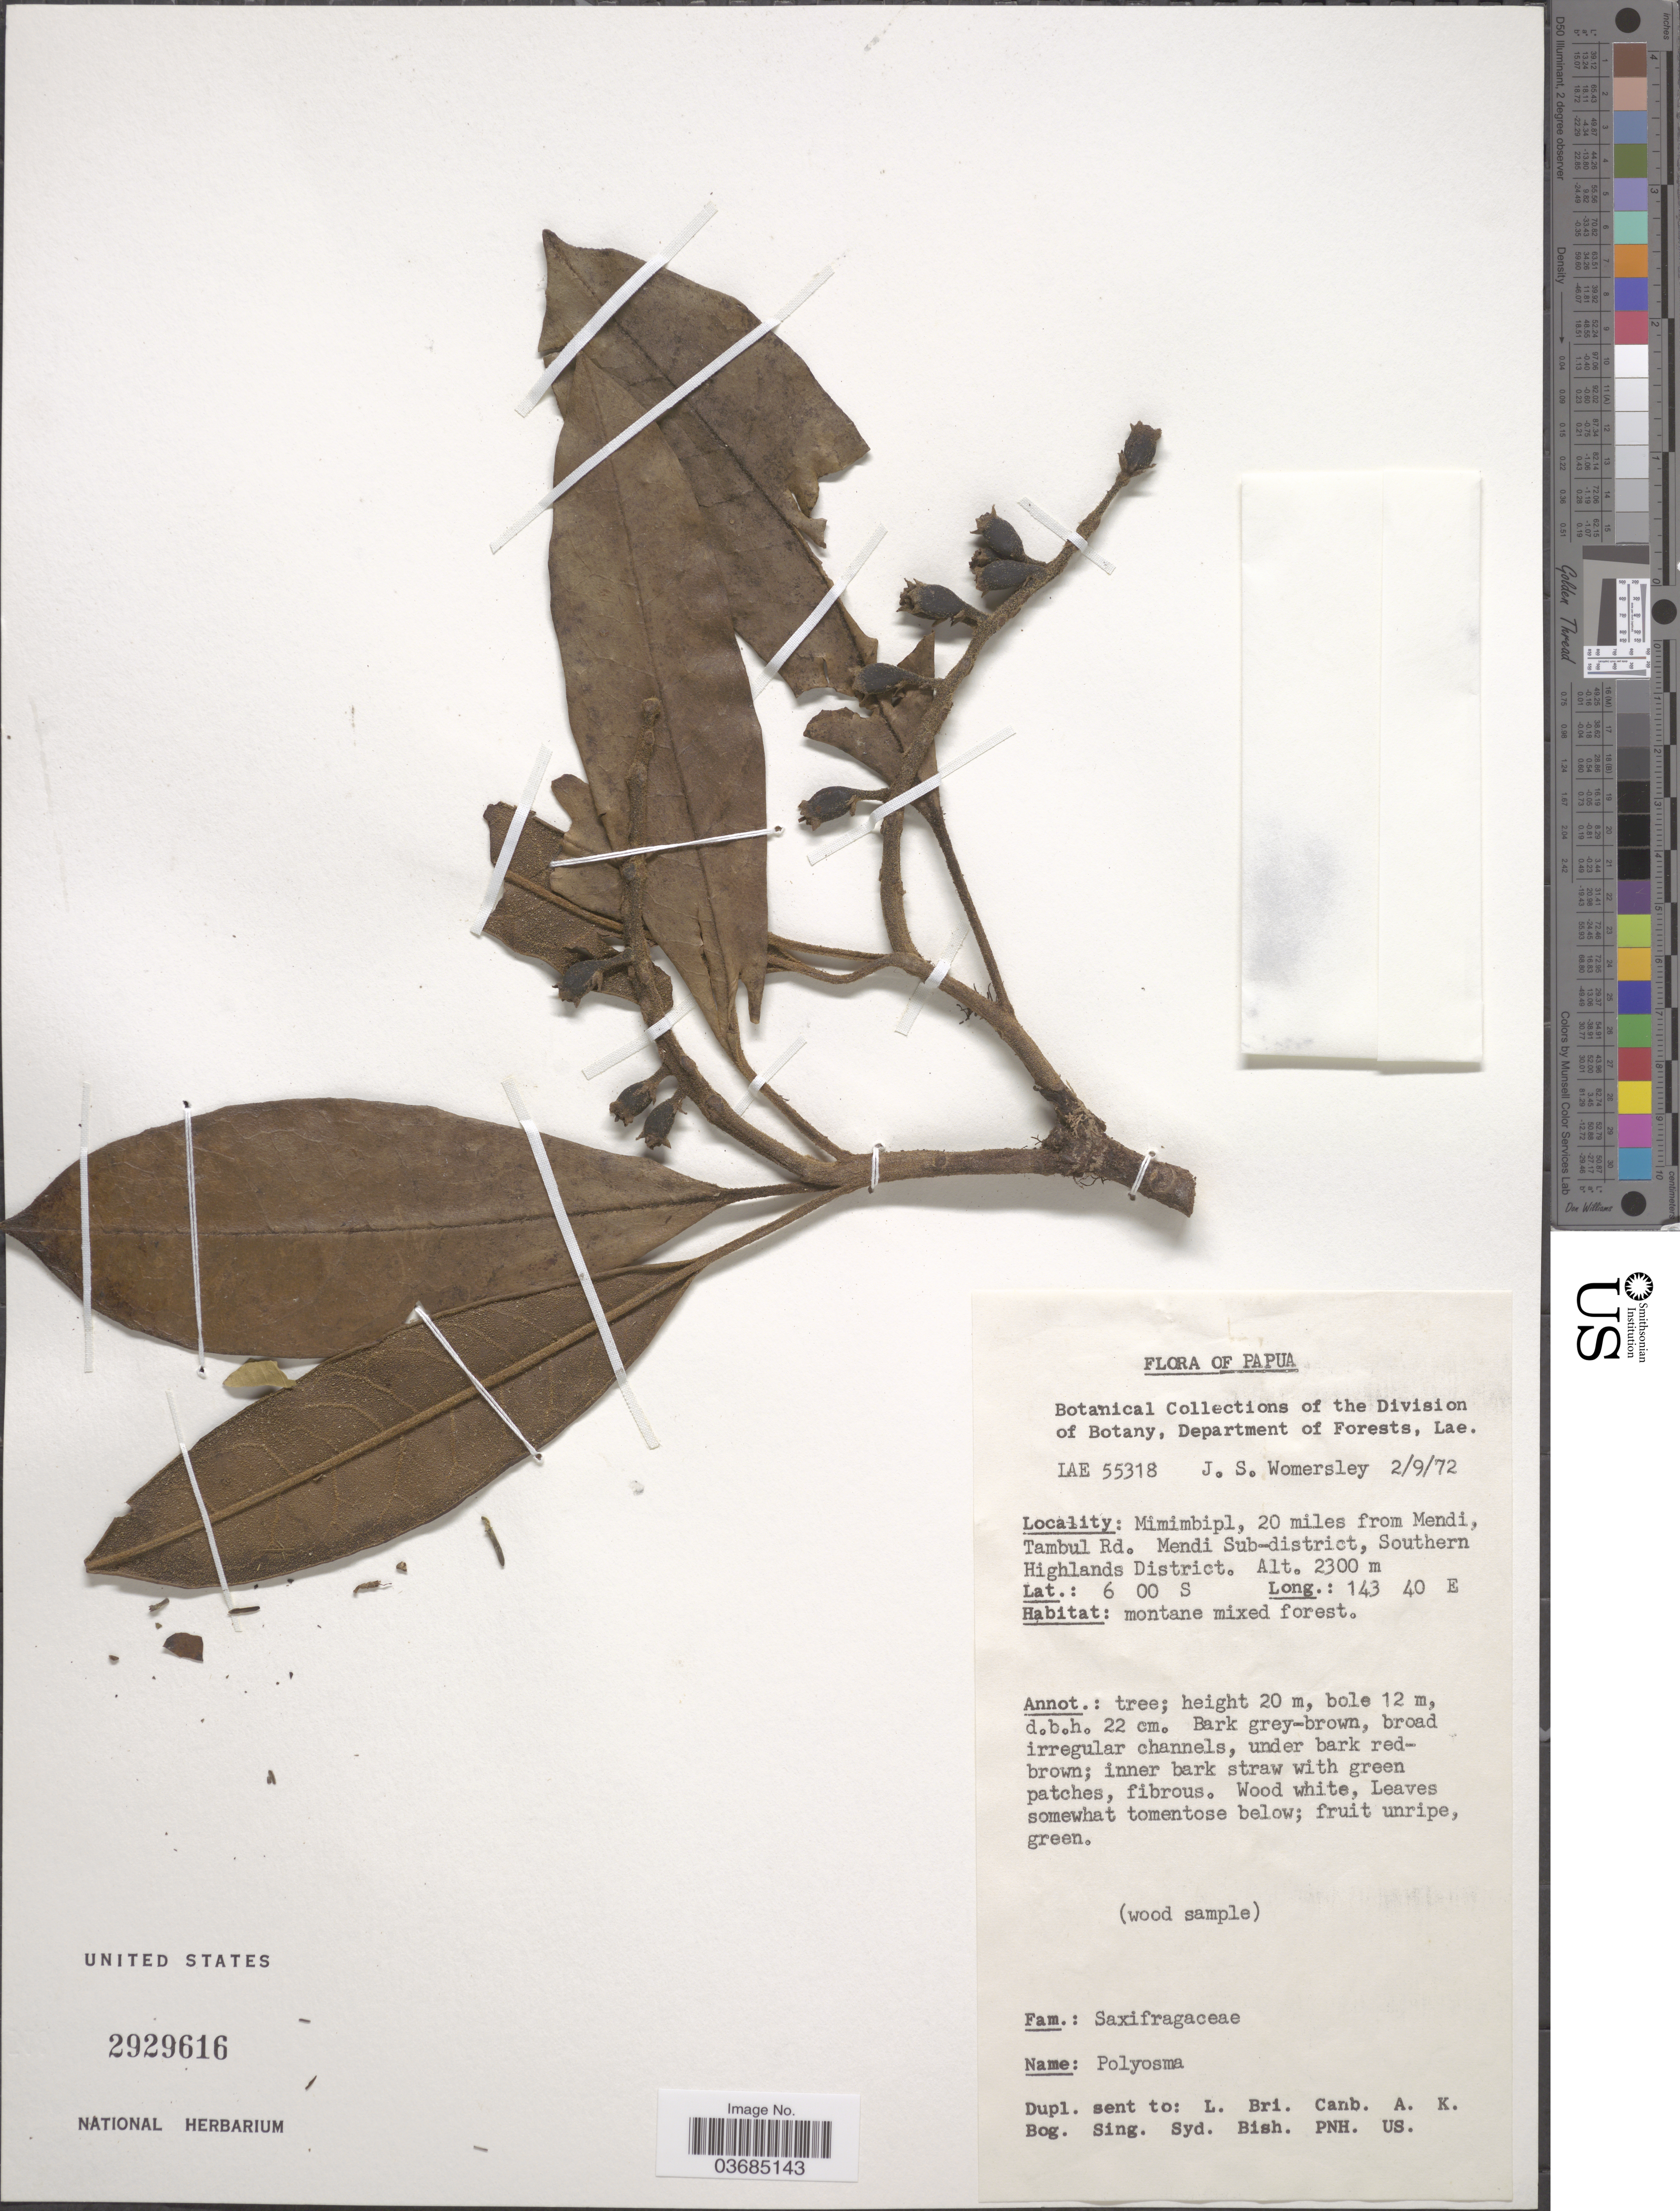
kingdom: Plantae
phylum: Tracheophyta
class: Magnoliopsida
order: Escalloniales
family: Escalloniaceae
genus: Polyosma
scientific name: Polyosma sp.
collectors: J. S. Womersley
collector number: LAE 55318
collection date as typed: Transcribed d/m/y: 2/9/72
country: Papua New Guinea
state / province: Southern Highlands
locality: Papua. Mimimbipl, 20 miles from Mendi, Tambul Rd. Mendi Sub-district, Southern Highlands District.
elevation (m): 2300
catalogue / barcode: US 2929616